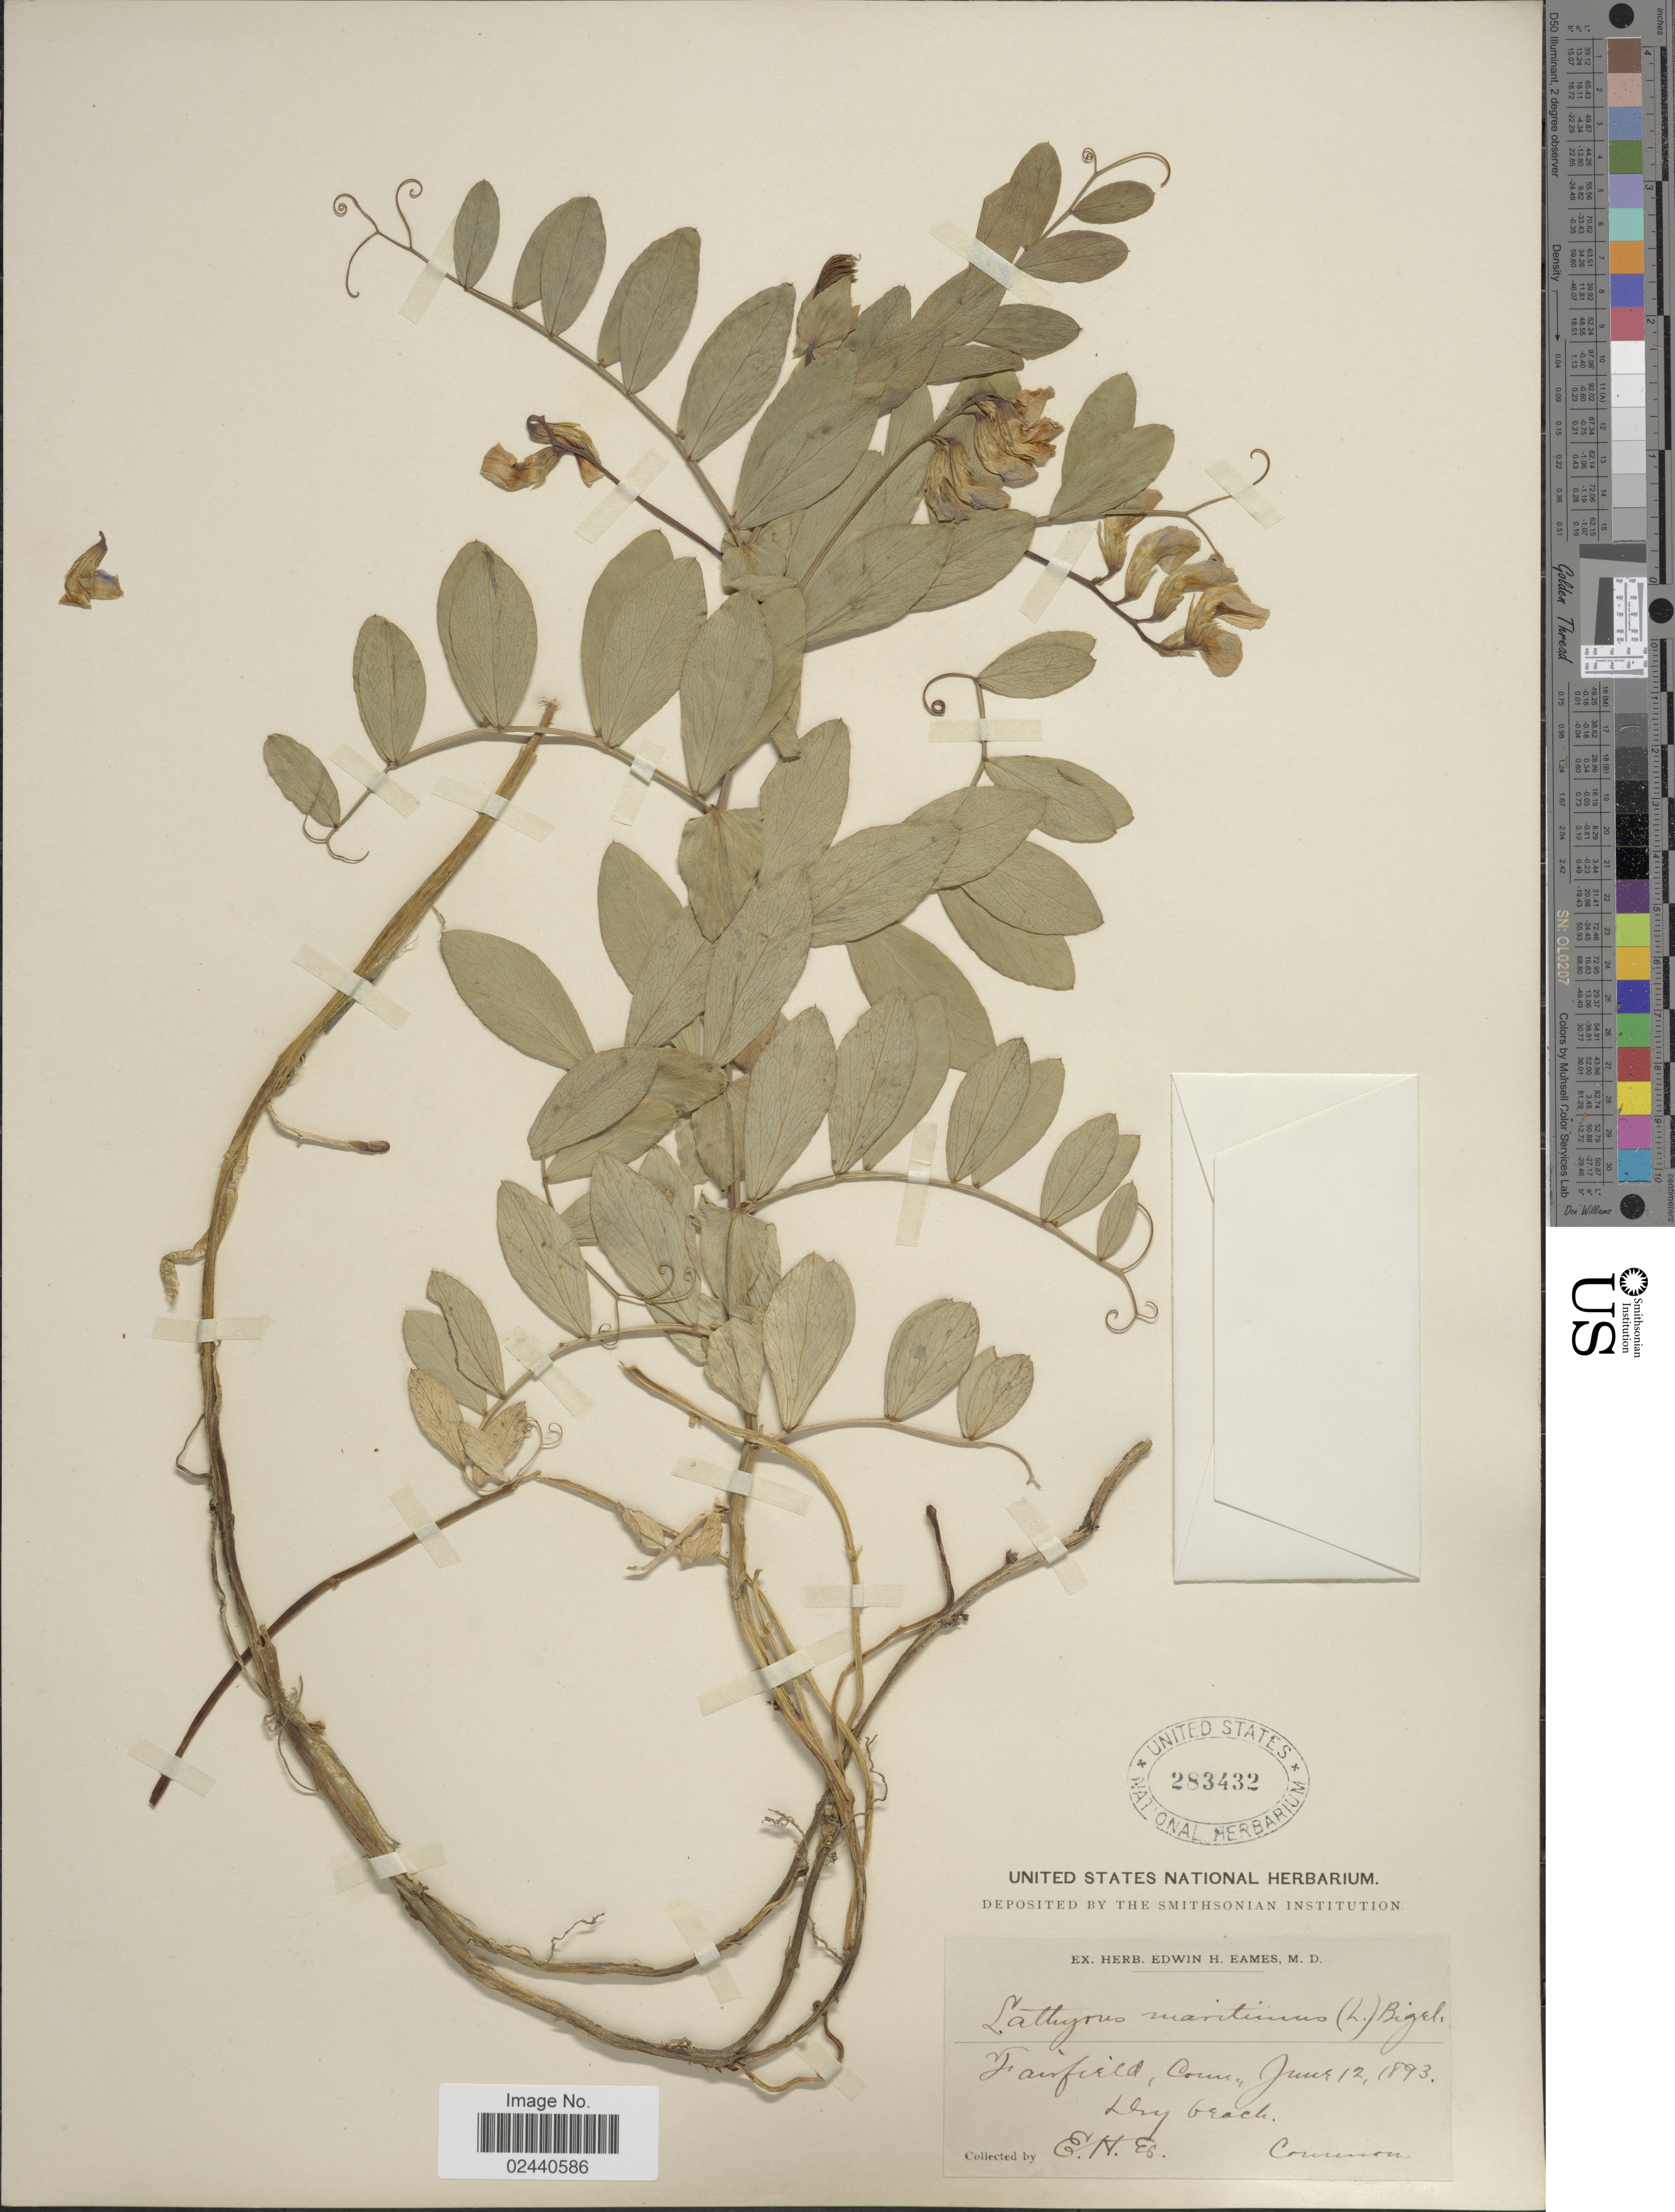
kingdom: Plantae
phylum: Tracheophyta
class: Magnoliopsida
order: Fabales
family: Fabaceae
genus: Lathyrus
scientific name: Lathyrus japonicus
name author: Willd.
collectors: E. H. Eames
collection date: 1893-06-12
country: United States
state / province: Connecticut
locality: Fairfield, Conn.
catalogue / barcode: US 283432